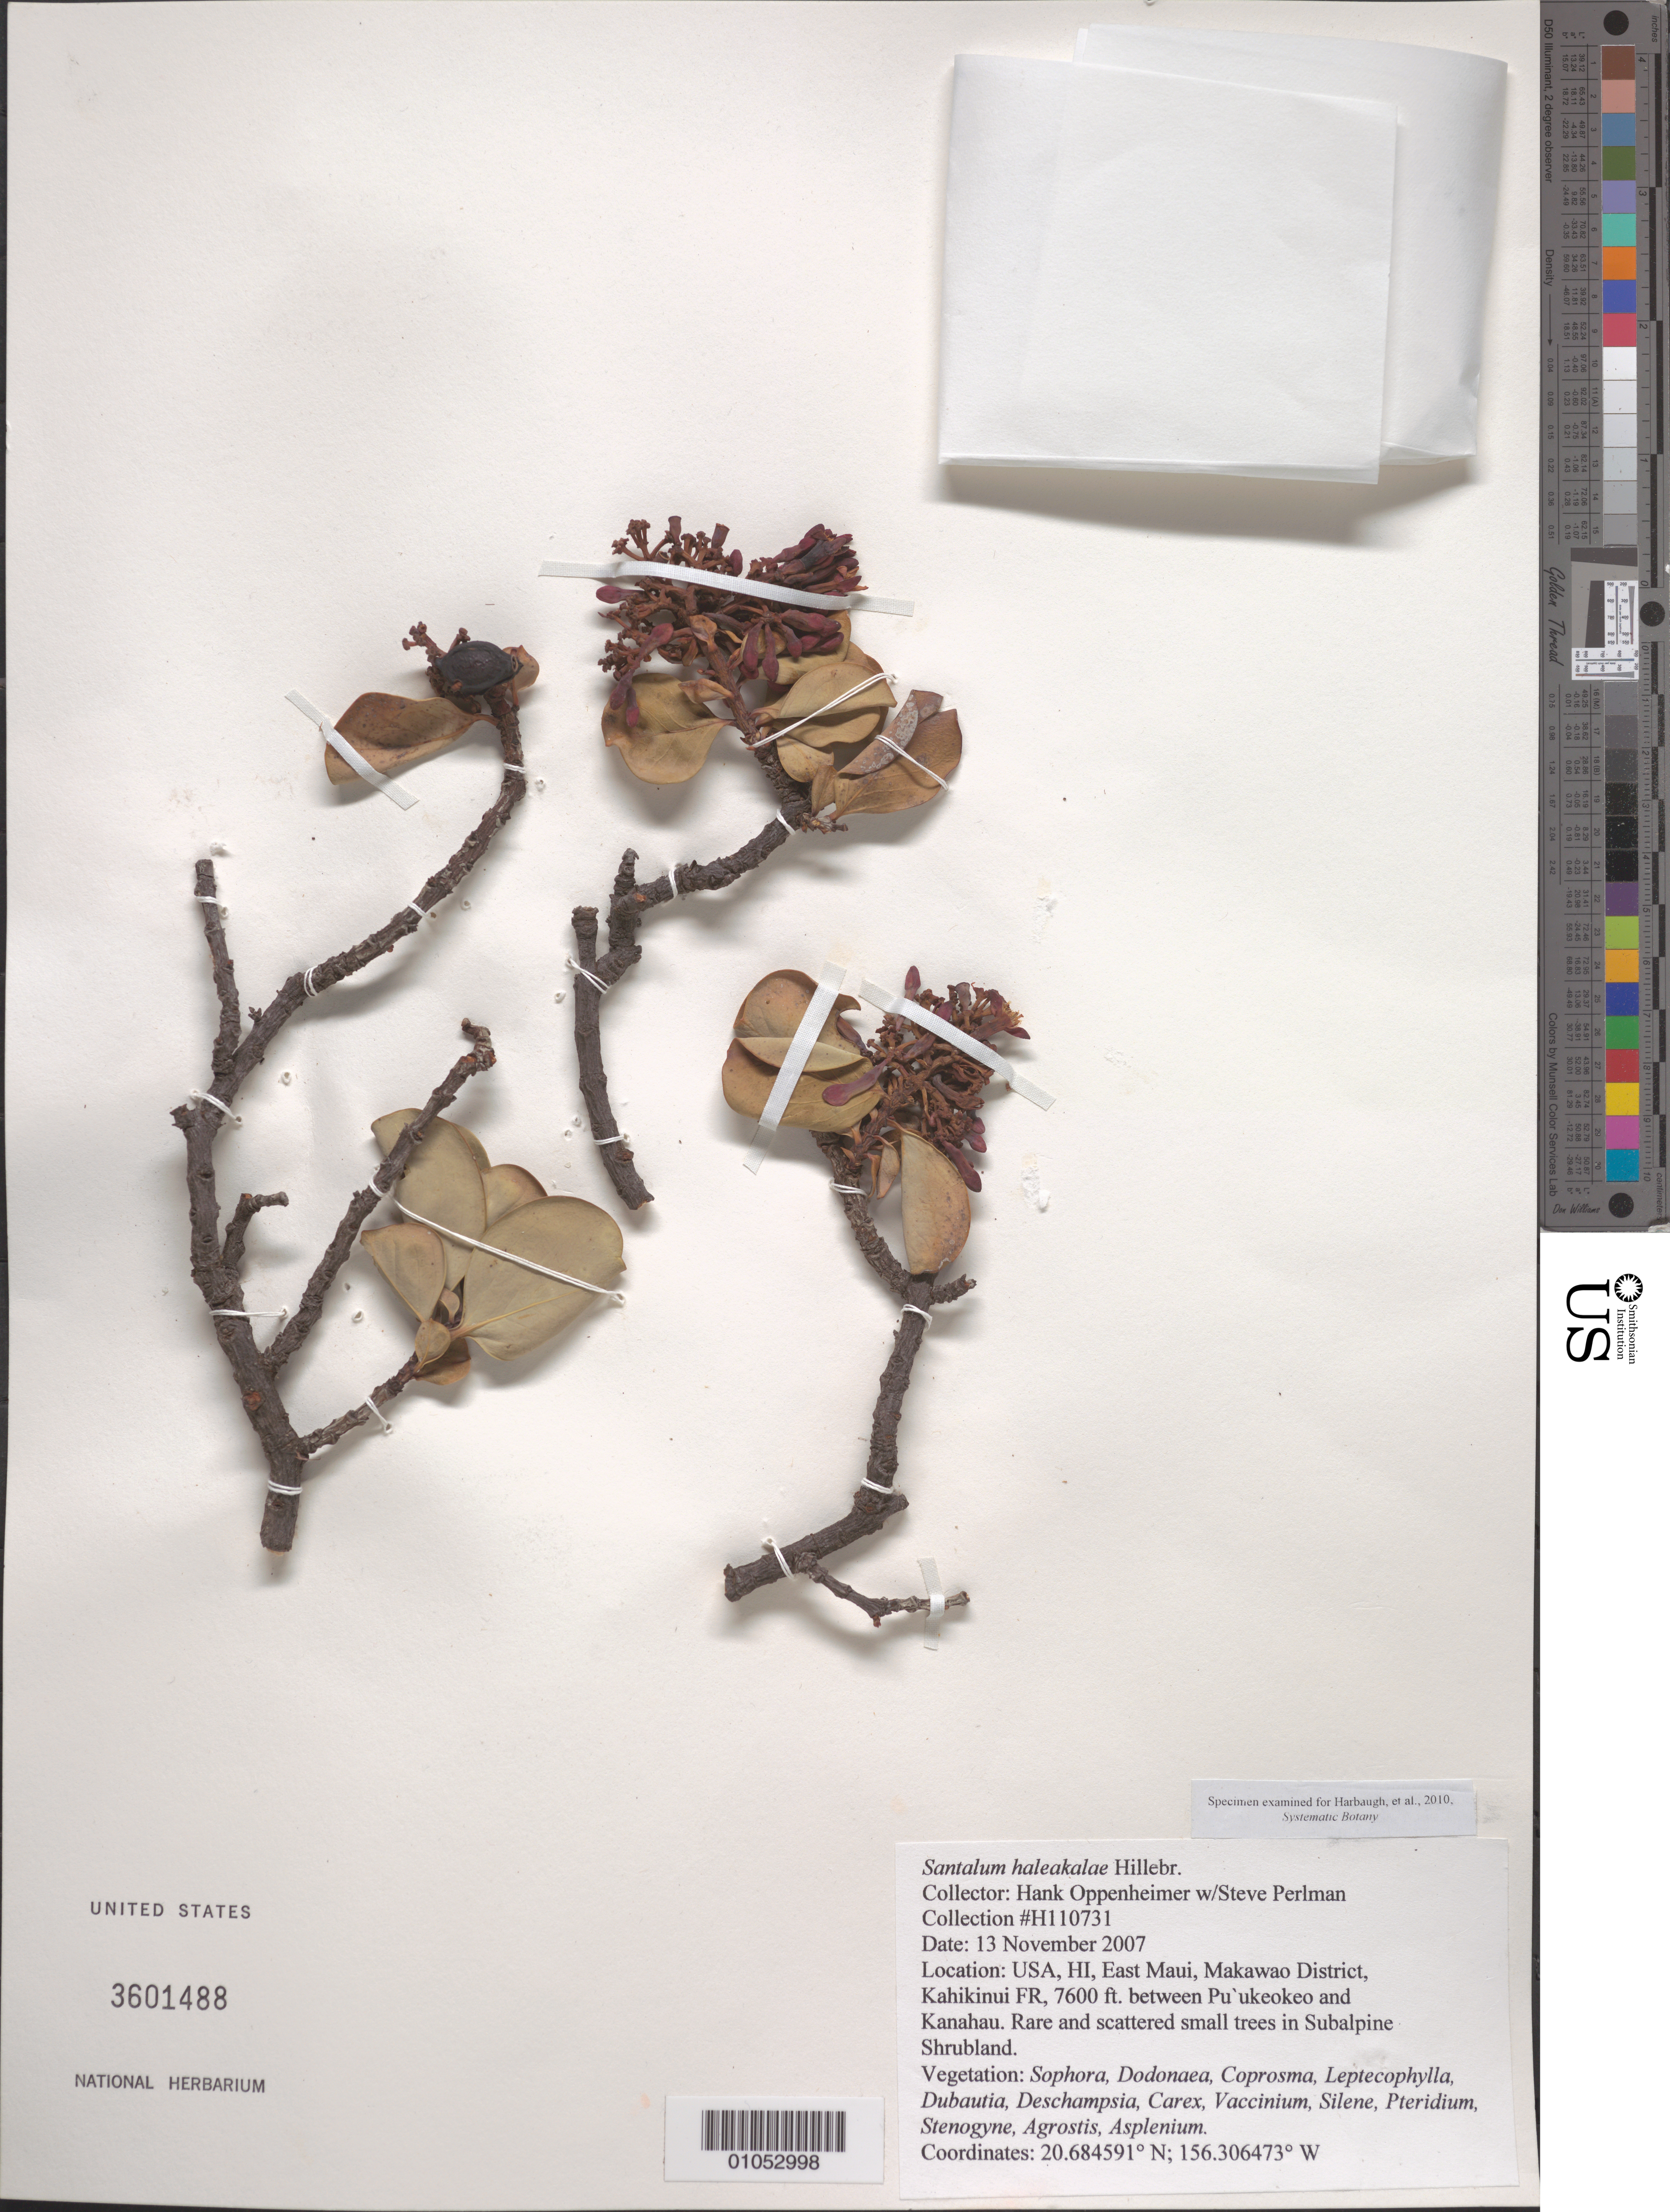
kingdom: Plantae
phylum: Tracheophyta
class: Magnoliopsida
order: Santalales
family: Santalaceae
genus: Santalum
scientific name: Santalum haleakalae var. haleakalae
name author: Hillebr.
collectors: H. L. Oppenheimer & S. P. Perlman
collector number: H110731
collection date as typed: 13 Nov 2007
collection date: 2007-11-13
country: United States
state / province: Hawaii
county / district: Maui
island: Maui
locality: East Maui, Makawao District, Kahikinui FR.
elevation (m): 2316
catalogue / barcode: US 3601488